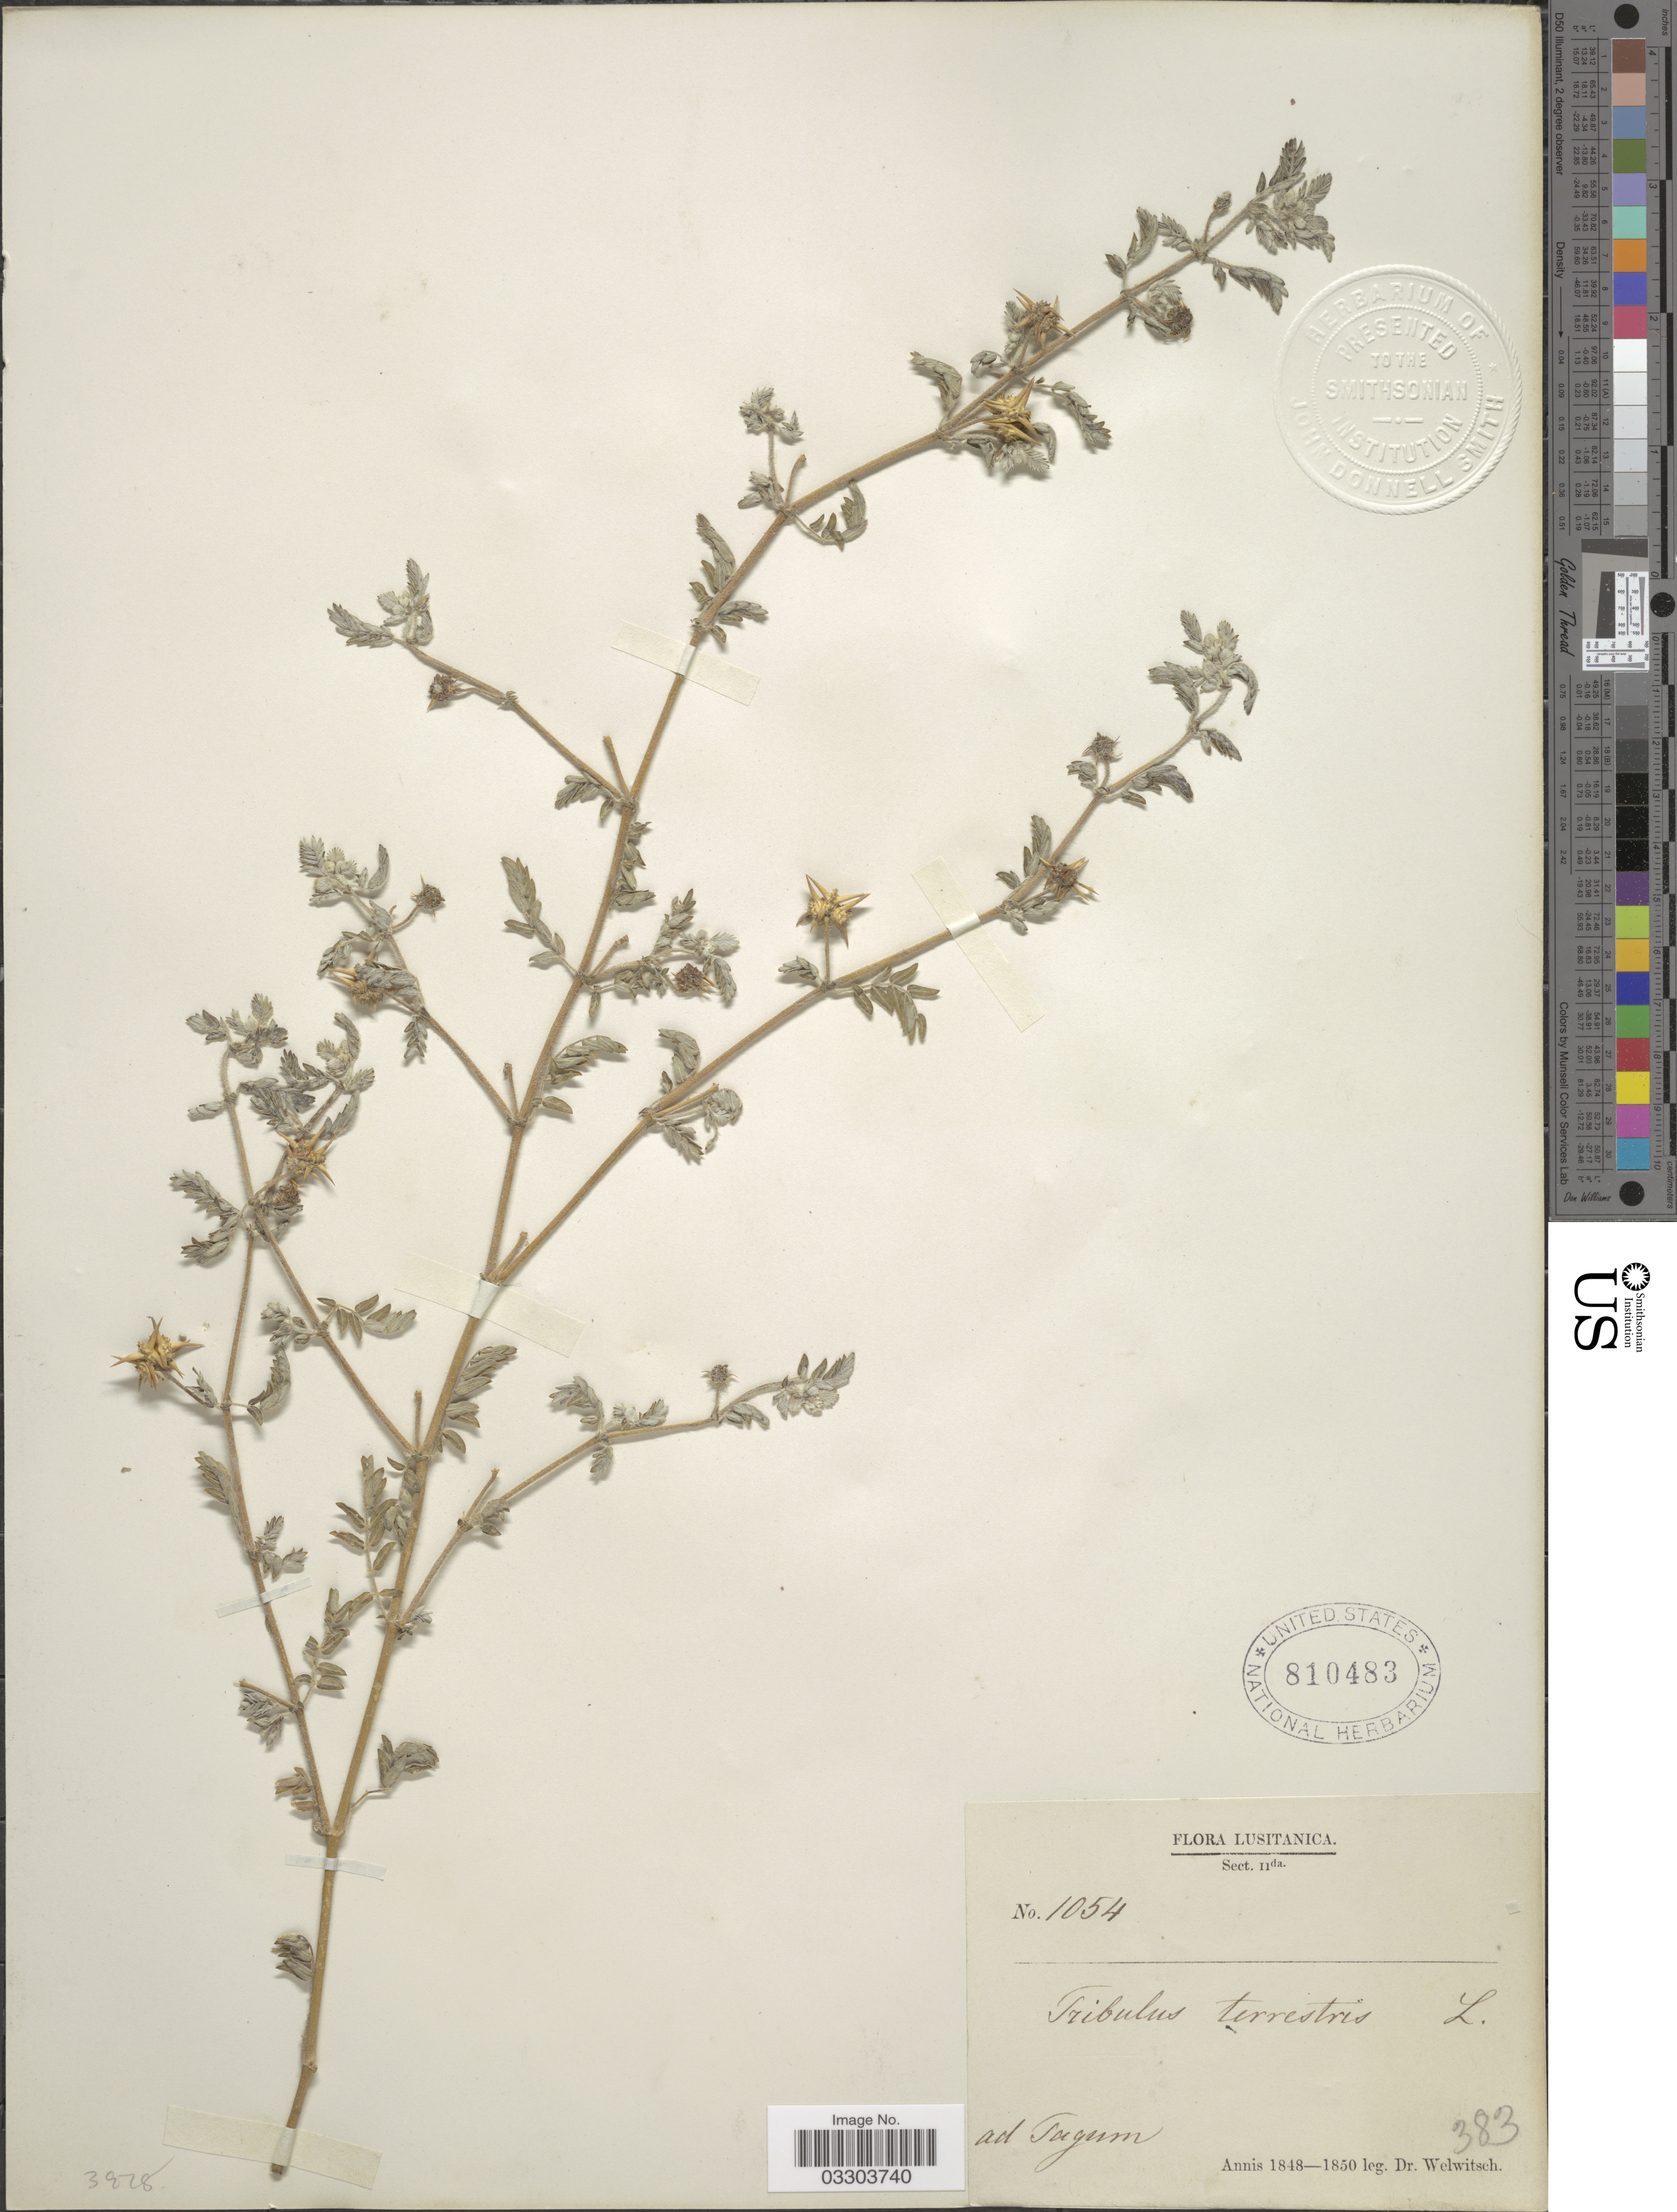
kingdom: Plantae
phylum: Tracheophyta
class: Magnoliopsida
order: Zygophyllales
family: Zygophyllaceae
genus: Tribulus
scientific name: Tribulus terrestris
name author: L.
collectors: -. Welwitsch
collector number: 1054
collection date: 1848/1850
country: Portugal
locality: Lusitanica. Ad Tagum.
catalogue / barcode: US 810483